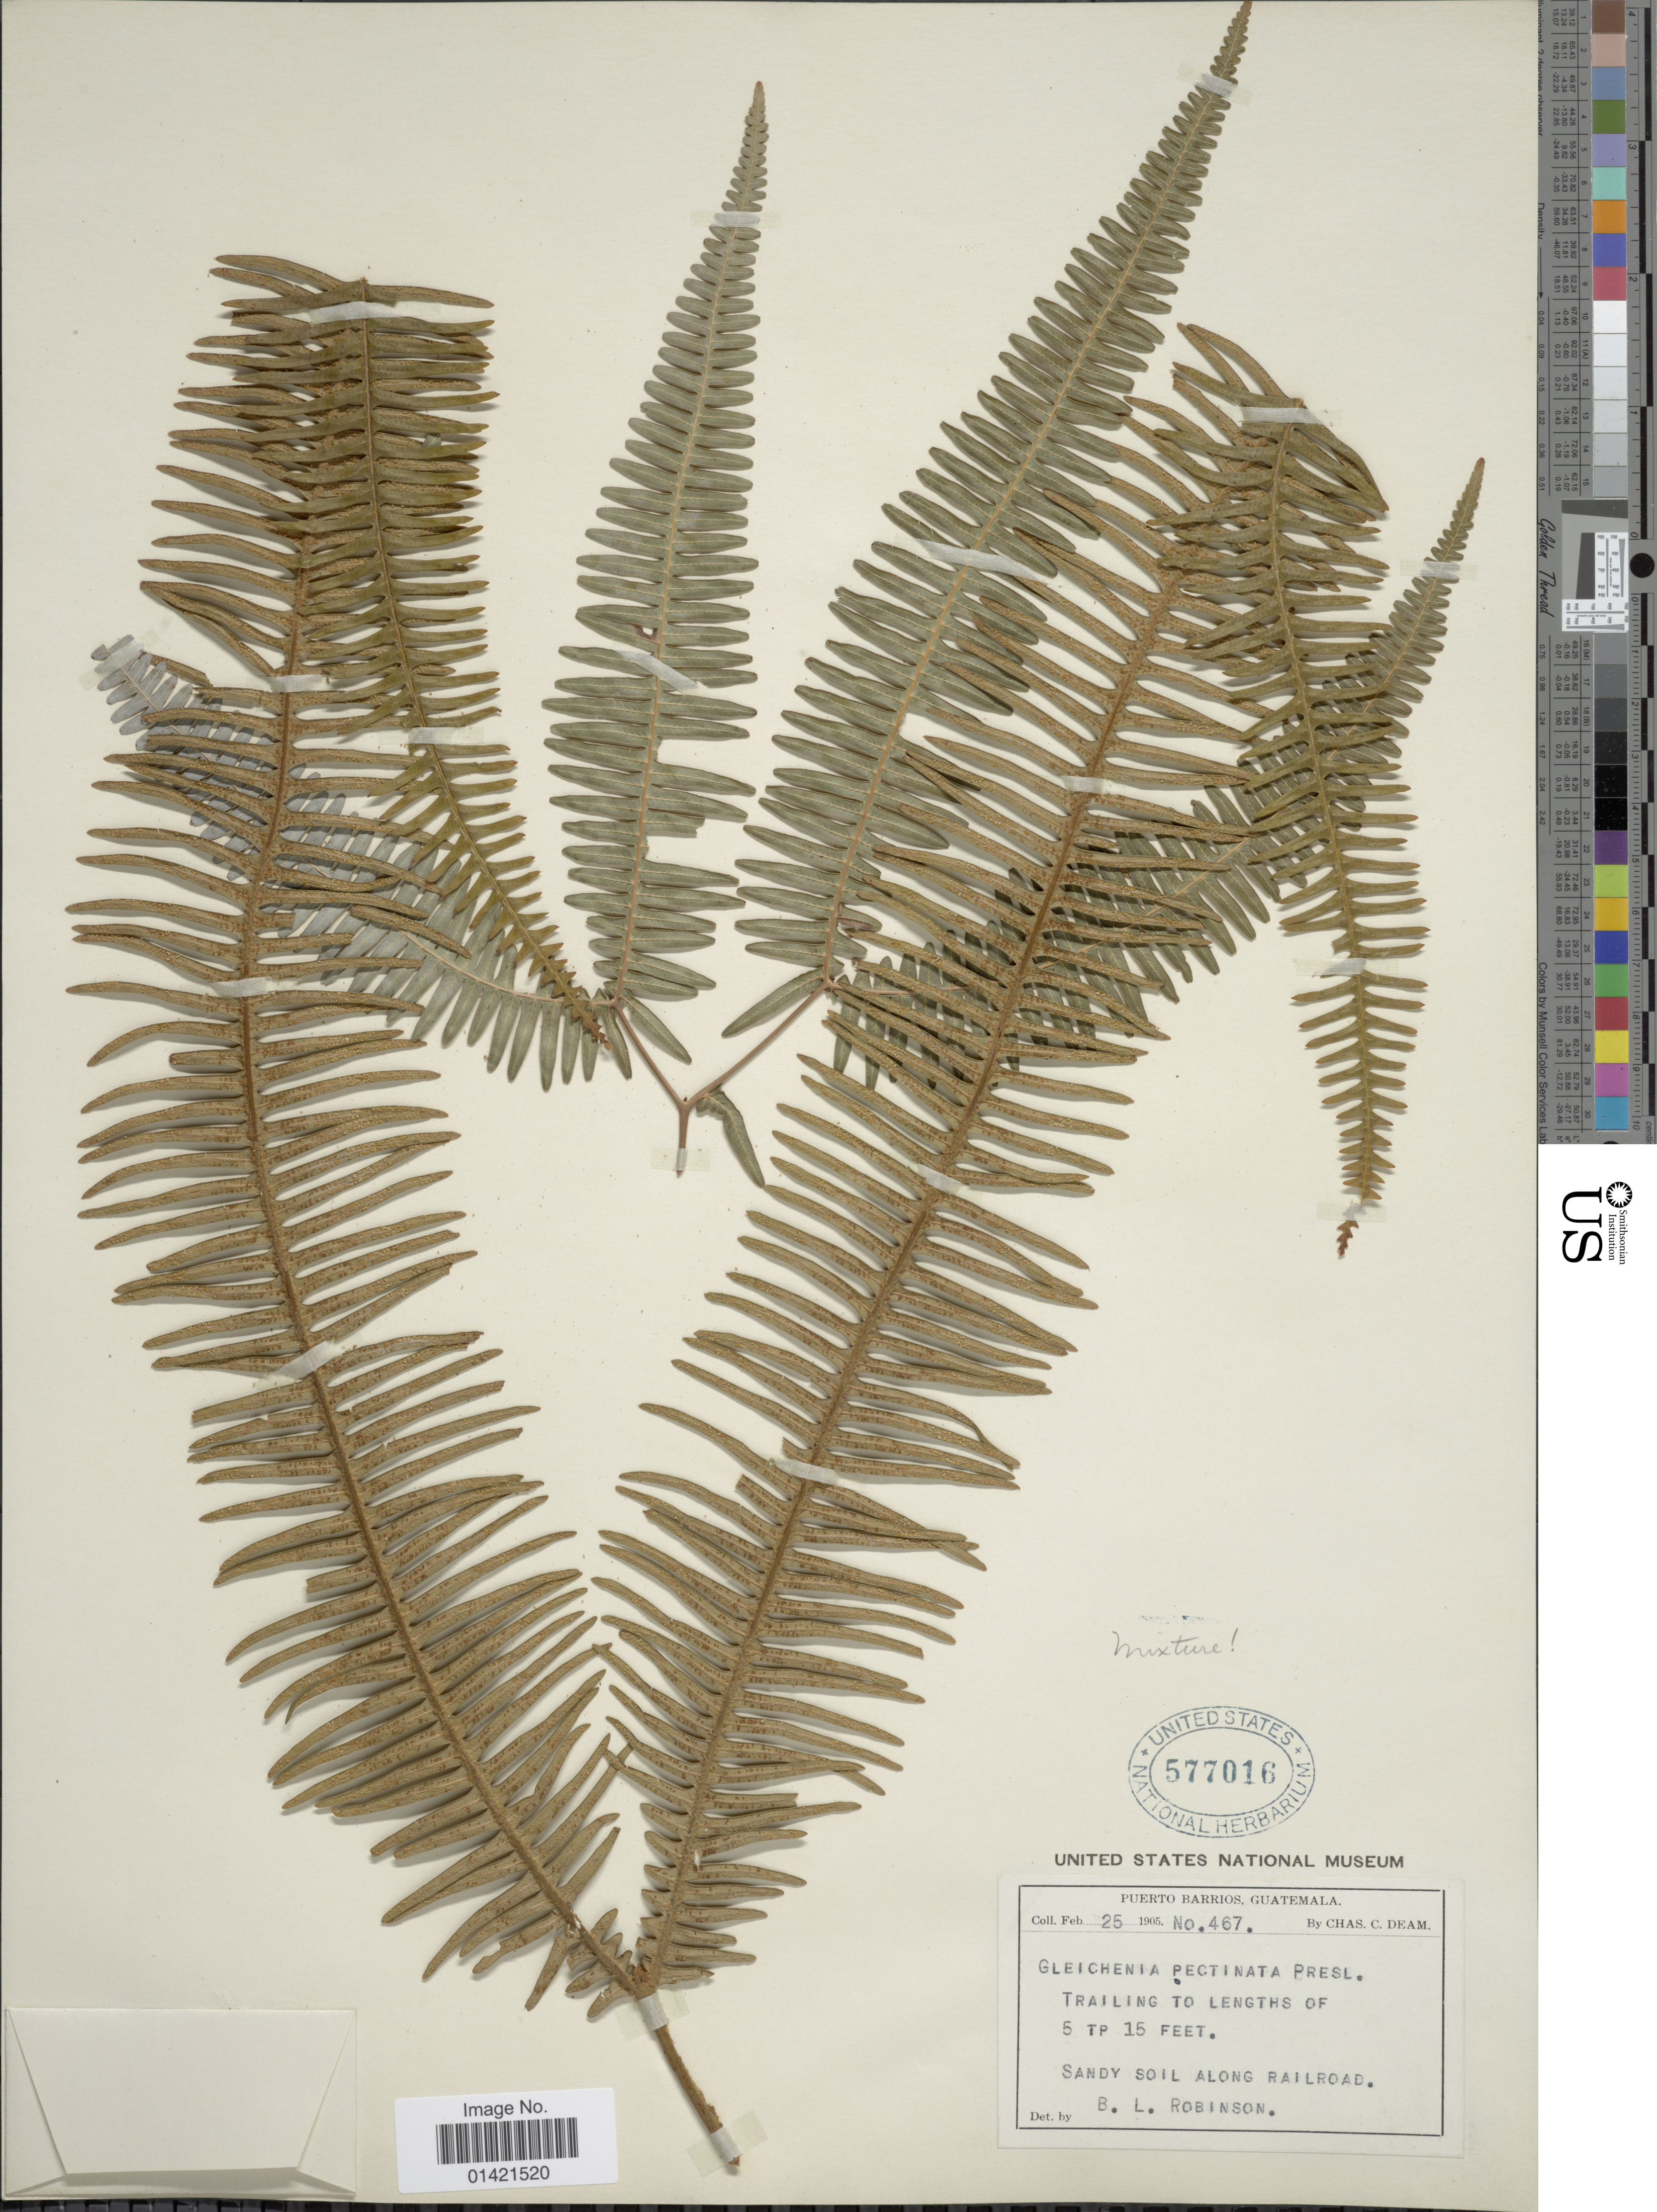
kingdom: Plantae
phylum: Tracheophyta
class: Polypodiopsida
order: Gleicheniales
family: Gleicheniaceae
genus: Sticherus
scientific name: Sticherus bifidus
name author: (Willd.) Ching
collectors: C. C. Deam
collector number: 467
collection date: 1905-02-25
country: Guatemala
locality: Puerto Barrios. Sandy soil along railroad.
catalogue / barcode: US 577016